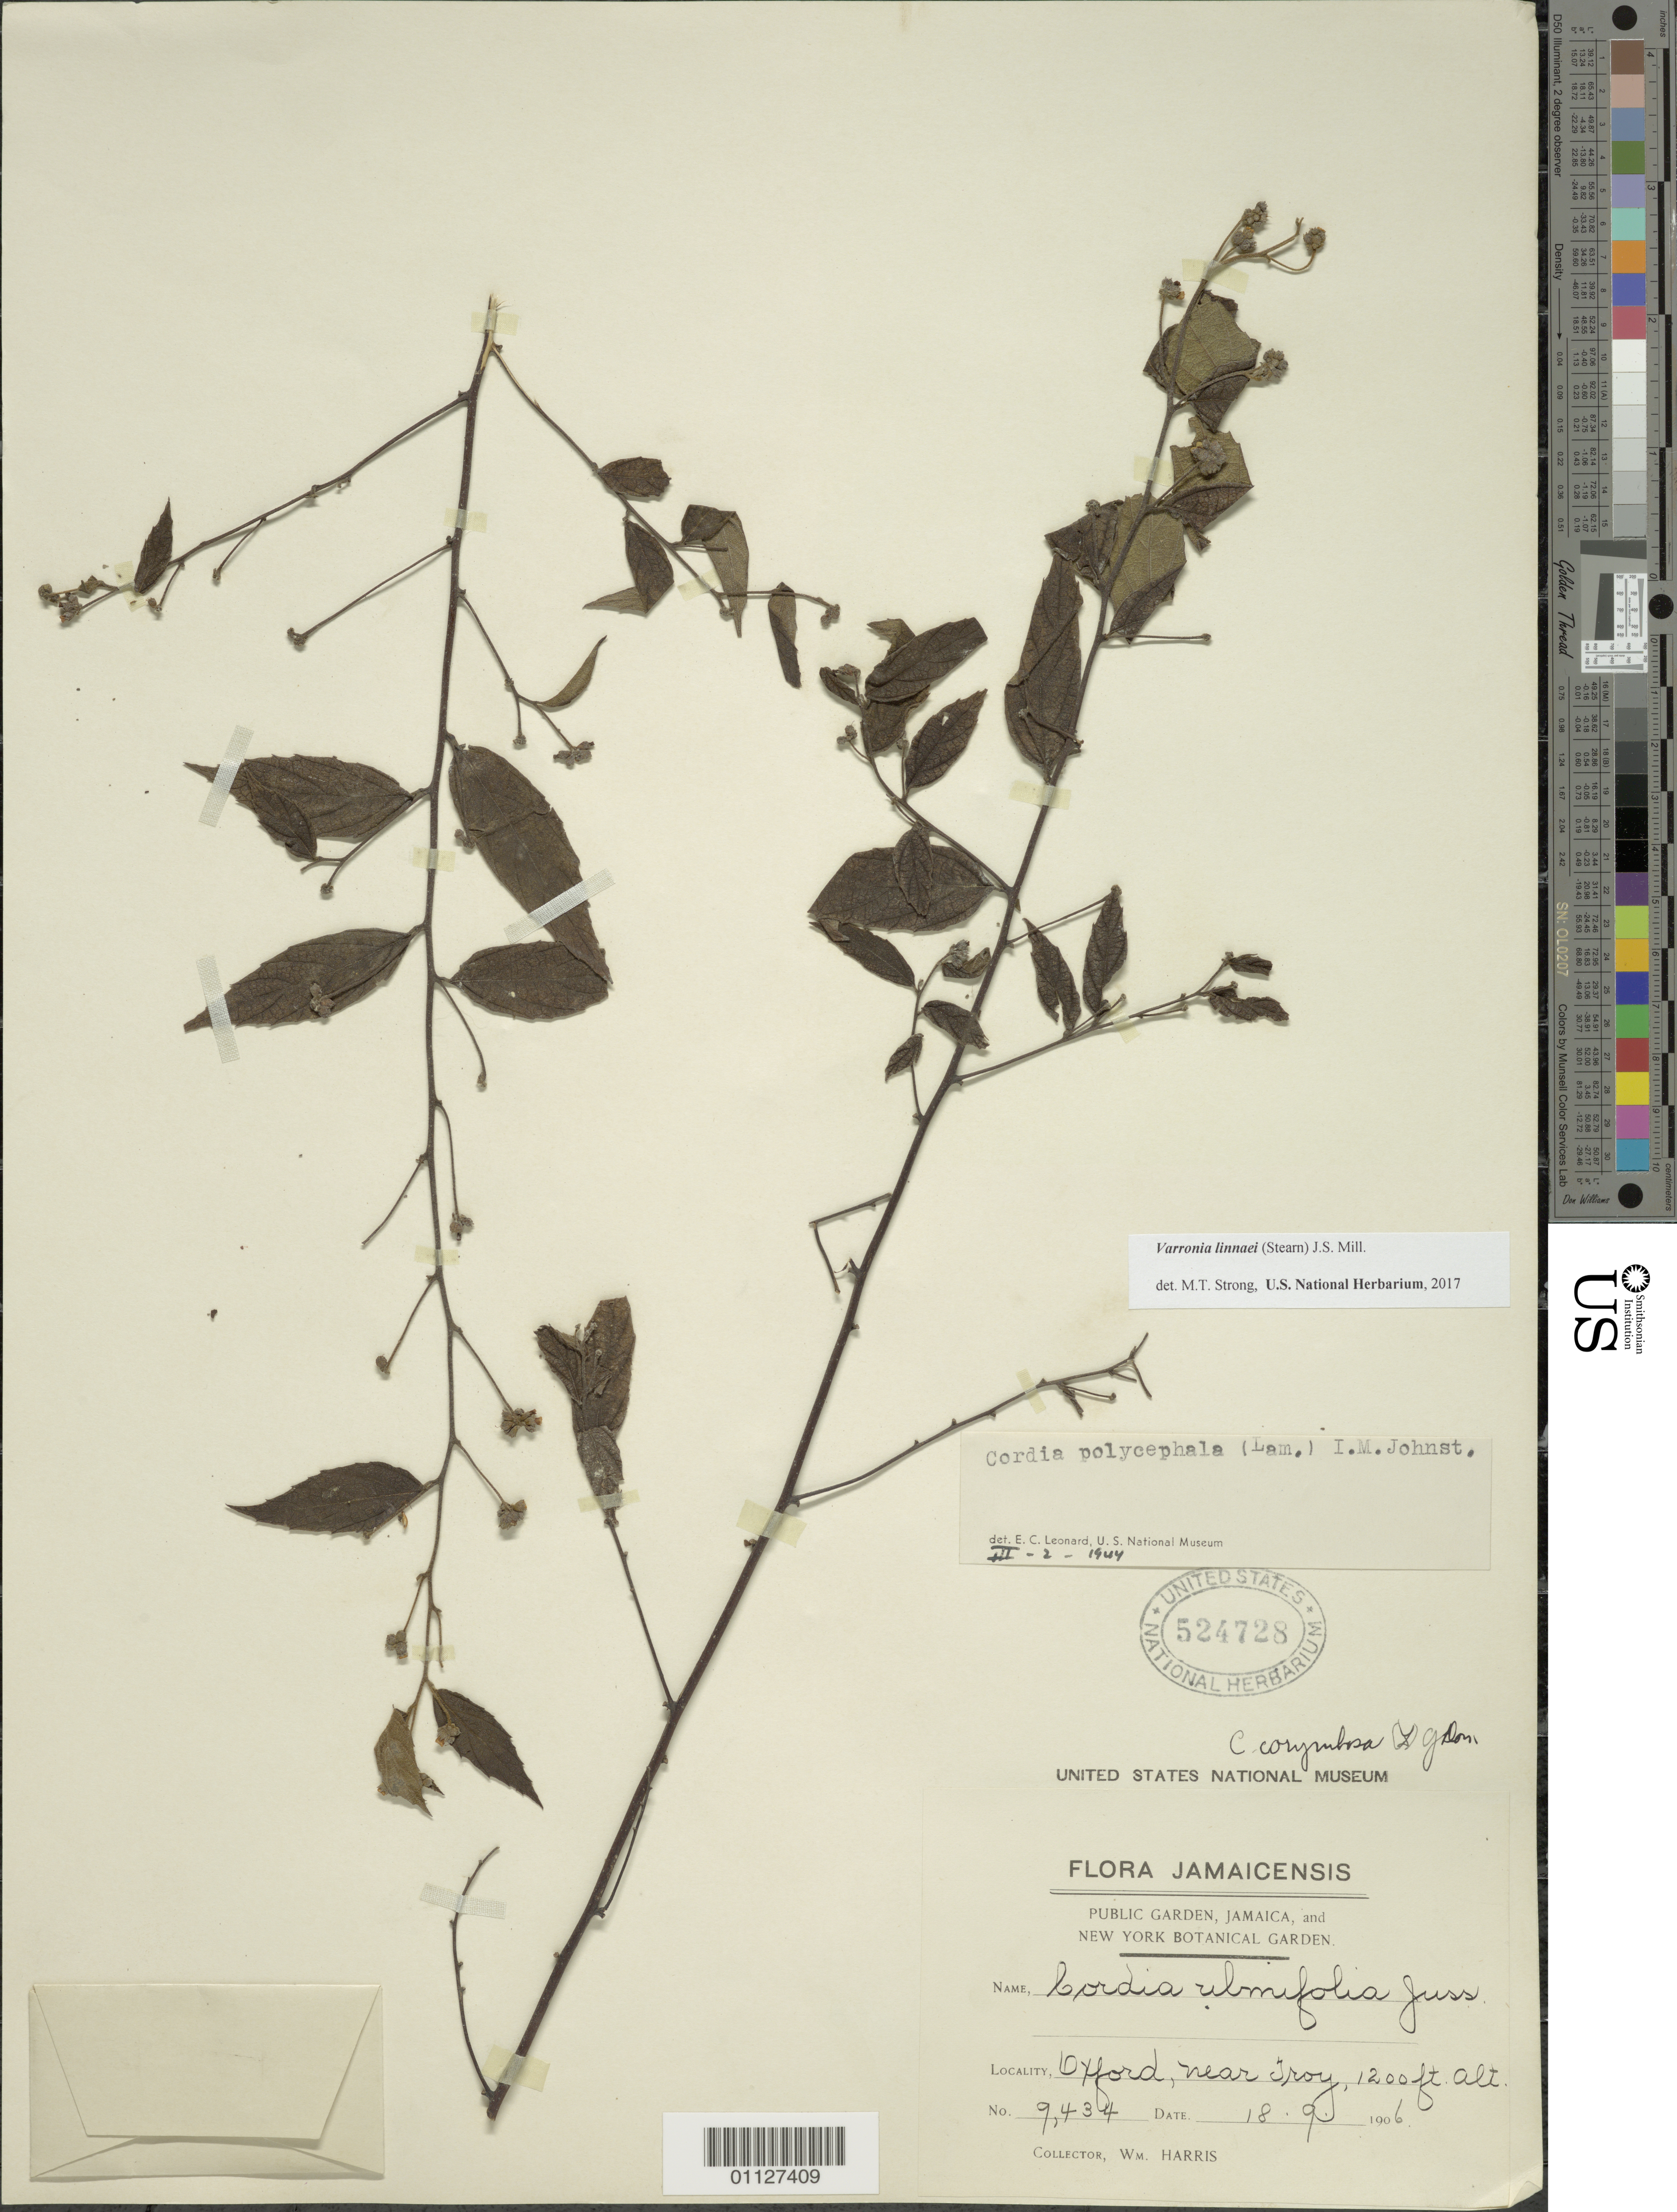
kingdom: Plantae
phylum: Tracheophyta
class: Magnoliopsida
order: Boraginales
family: Cordiaceae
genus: Varronia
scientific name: Varronia linnaei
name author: (Stearn) J.S. Mill.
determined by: Strong, Mark T., (BOT), Smithsonian Institution - National Museum of Natural History (UNITED STATES)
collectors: W. Harris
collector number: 9434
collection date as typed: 18 Sep 1906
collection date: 1906-09-18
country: Jamaica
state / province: Manchester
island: Jamaica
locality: Oxford, near Troy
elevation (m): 366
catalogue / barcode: US 524728